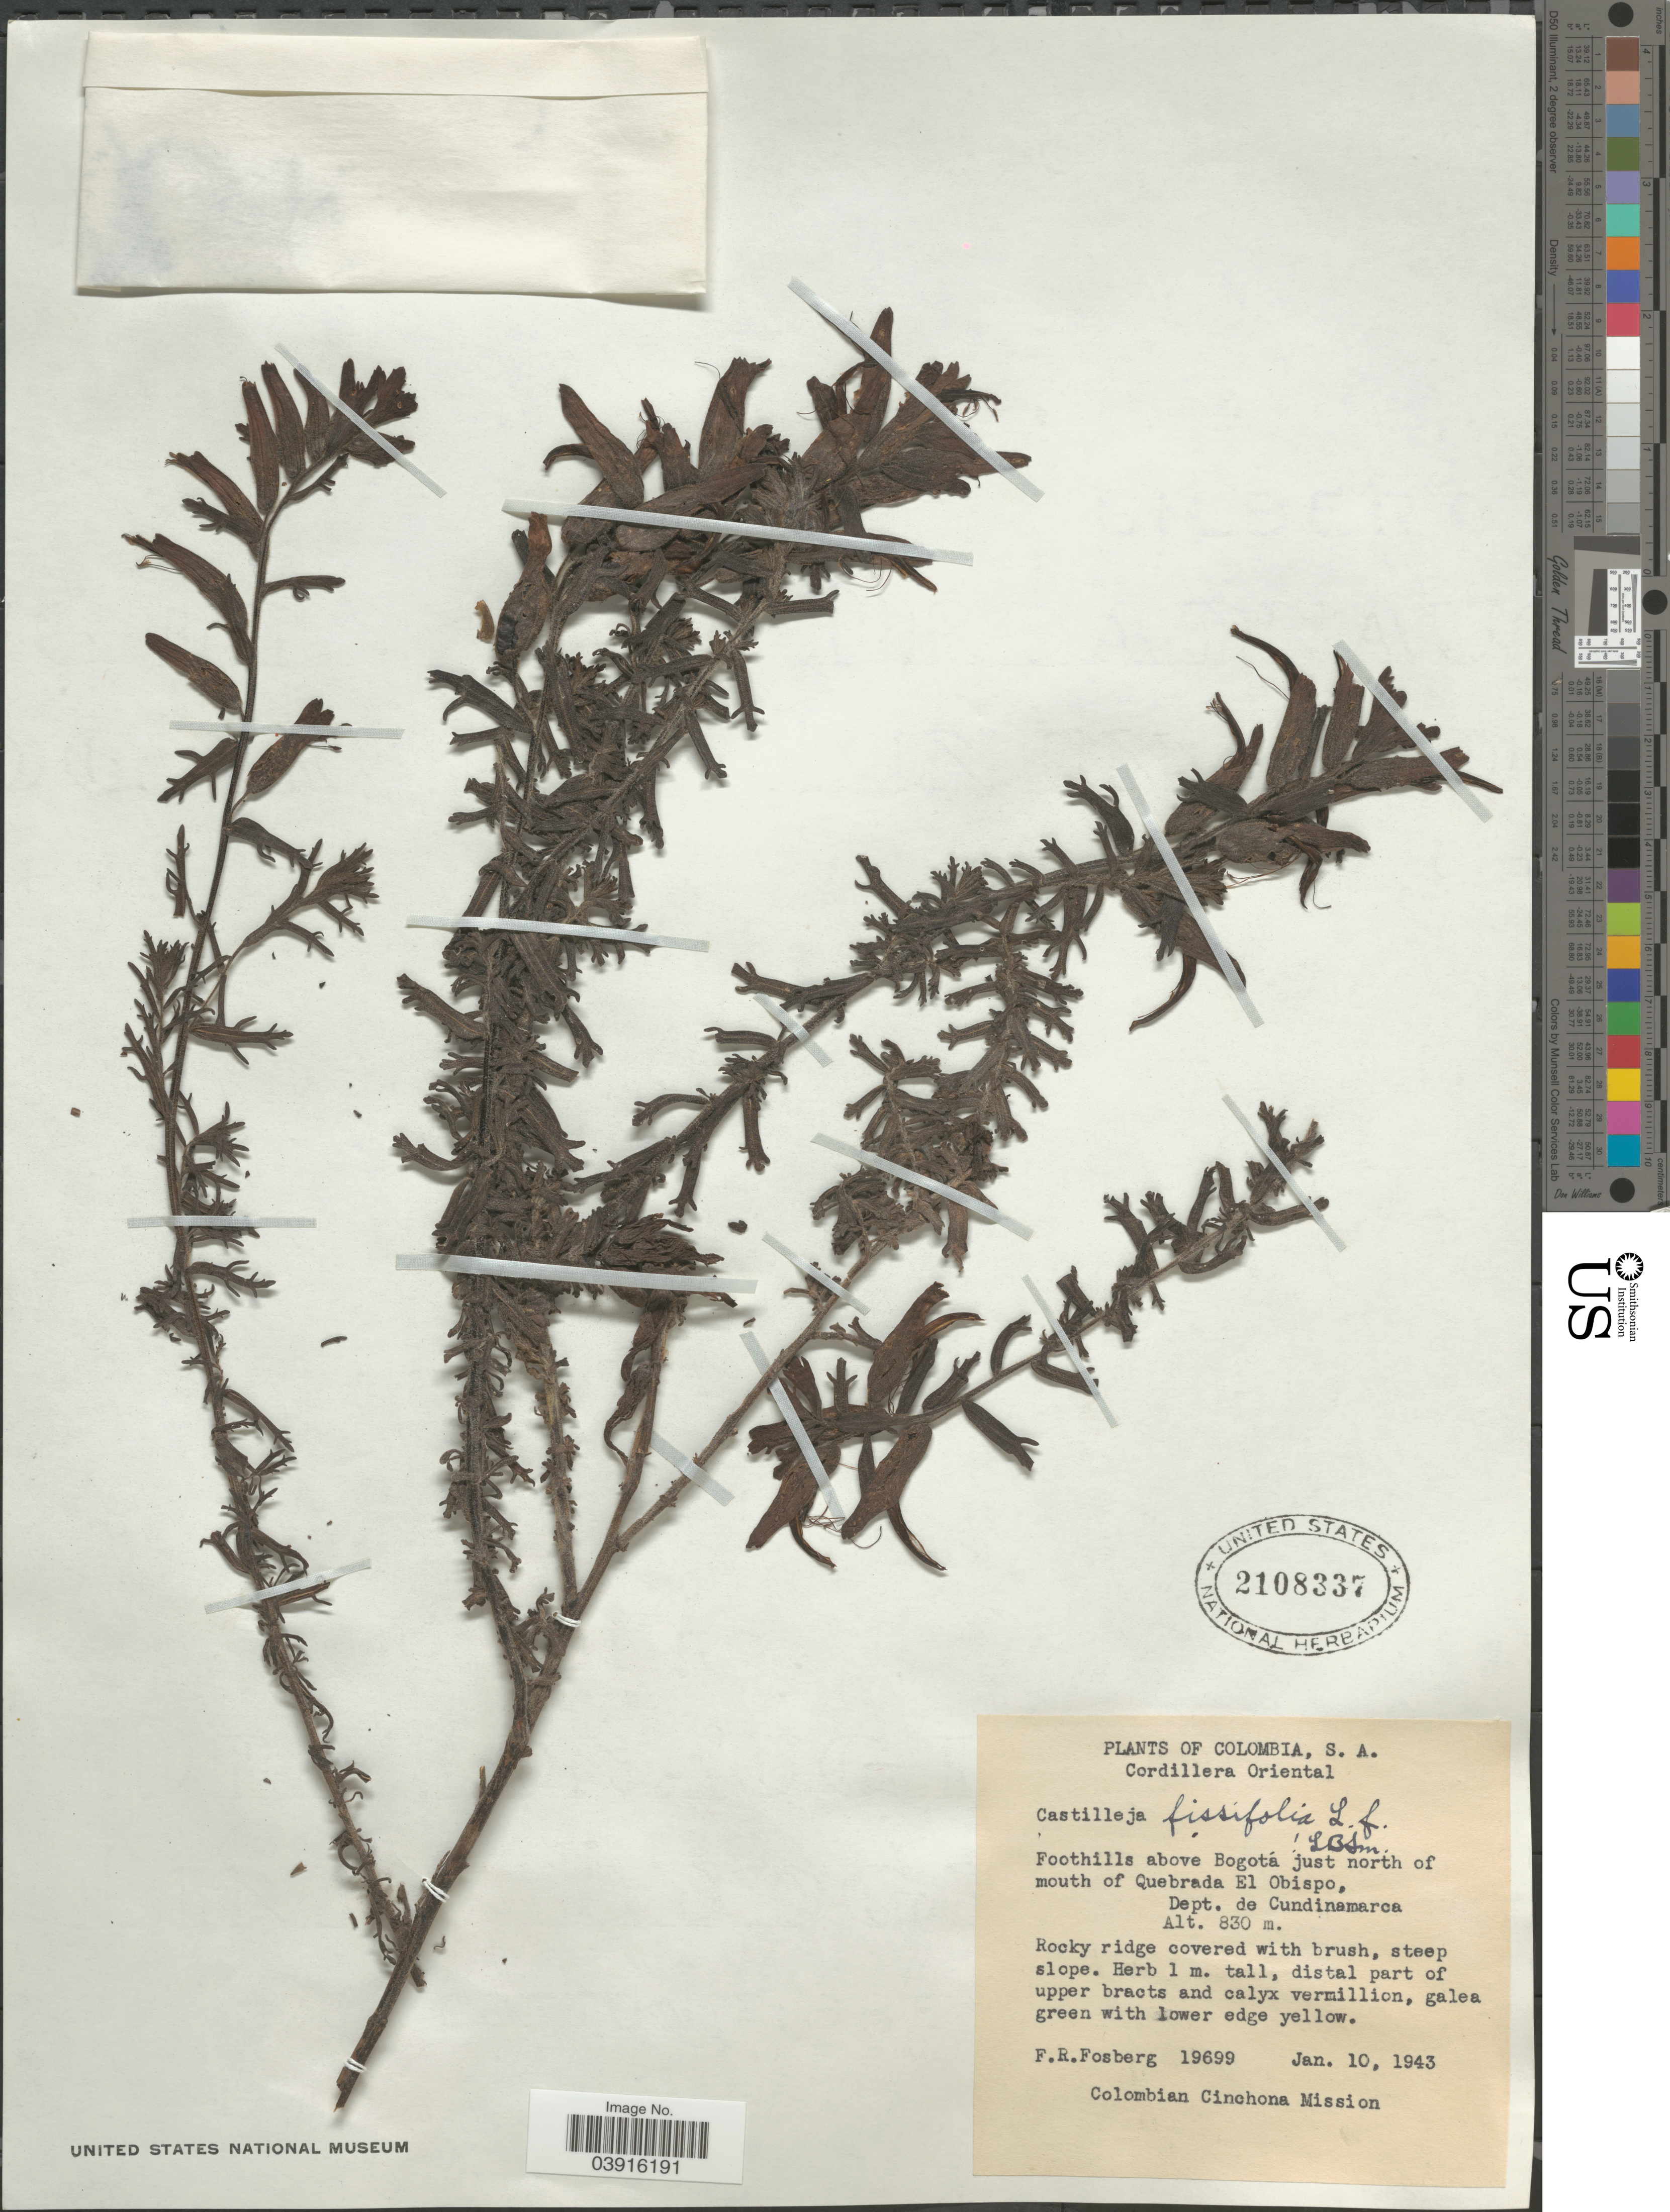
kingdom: Plantae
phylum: Tracheophyta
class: Magnoliopsida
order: Lamiales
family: Orobanchaceae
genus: Castilleja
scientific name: Castilleja fissifolia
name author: L. f.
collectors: F. R. Fosberg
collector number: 19699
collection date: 1943-01-10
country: Colombia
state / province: Cundinamarca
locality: Cordillera Oriental. Foothills above Bogotá just north of mouth of Quebrada El Obispo, Dept. de Cundinamarca.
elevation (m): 830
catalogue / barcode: US 2108337